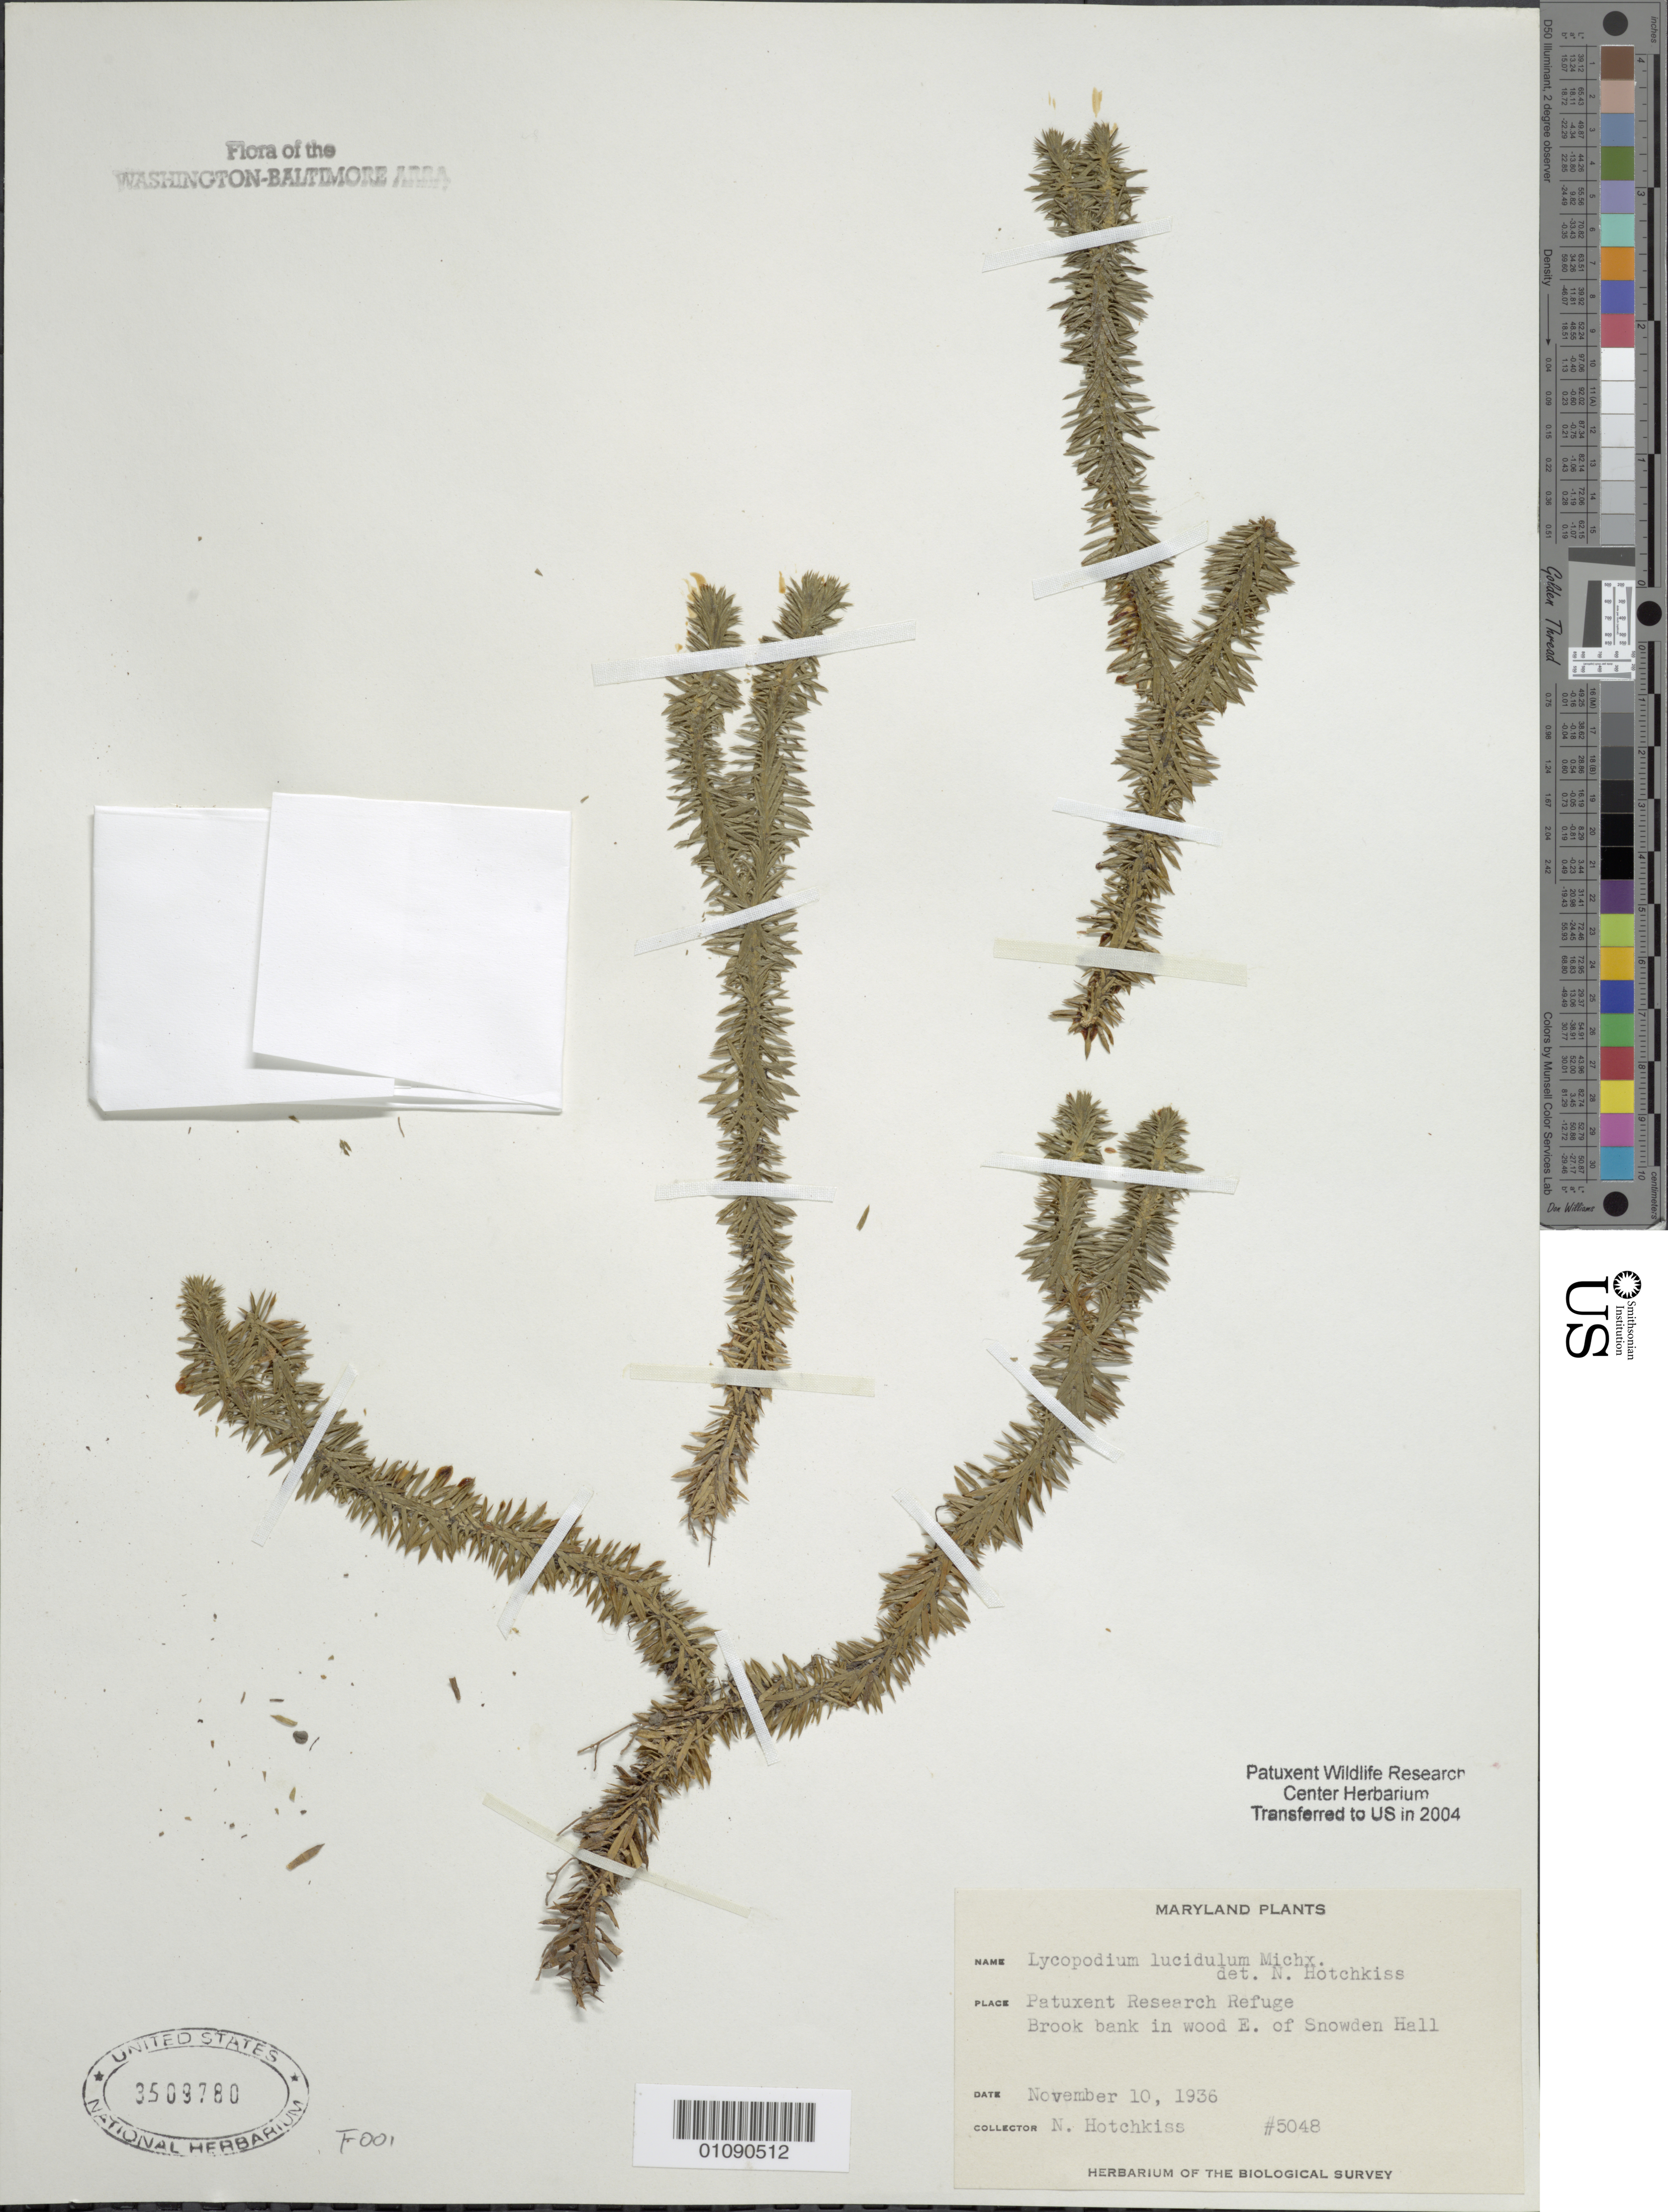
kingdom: Plantae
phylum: Tracheophyta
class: Lycopodiopsida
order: Lycopodiales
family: Lycopodiaceae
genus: Huperzia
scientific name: Huperzia lucidula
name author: (Michx.) Trevis.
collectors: N. Hotchkiss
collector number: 5048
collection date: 1936-11-10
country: United States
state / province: Maryland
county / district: Prince George's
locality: East of Snowden Hall. Patuxent Wildlife Refuge.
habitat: Brook bank in wood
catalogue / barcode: US 3509780